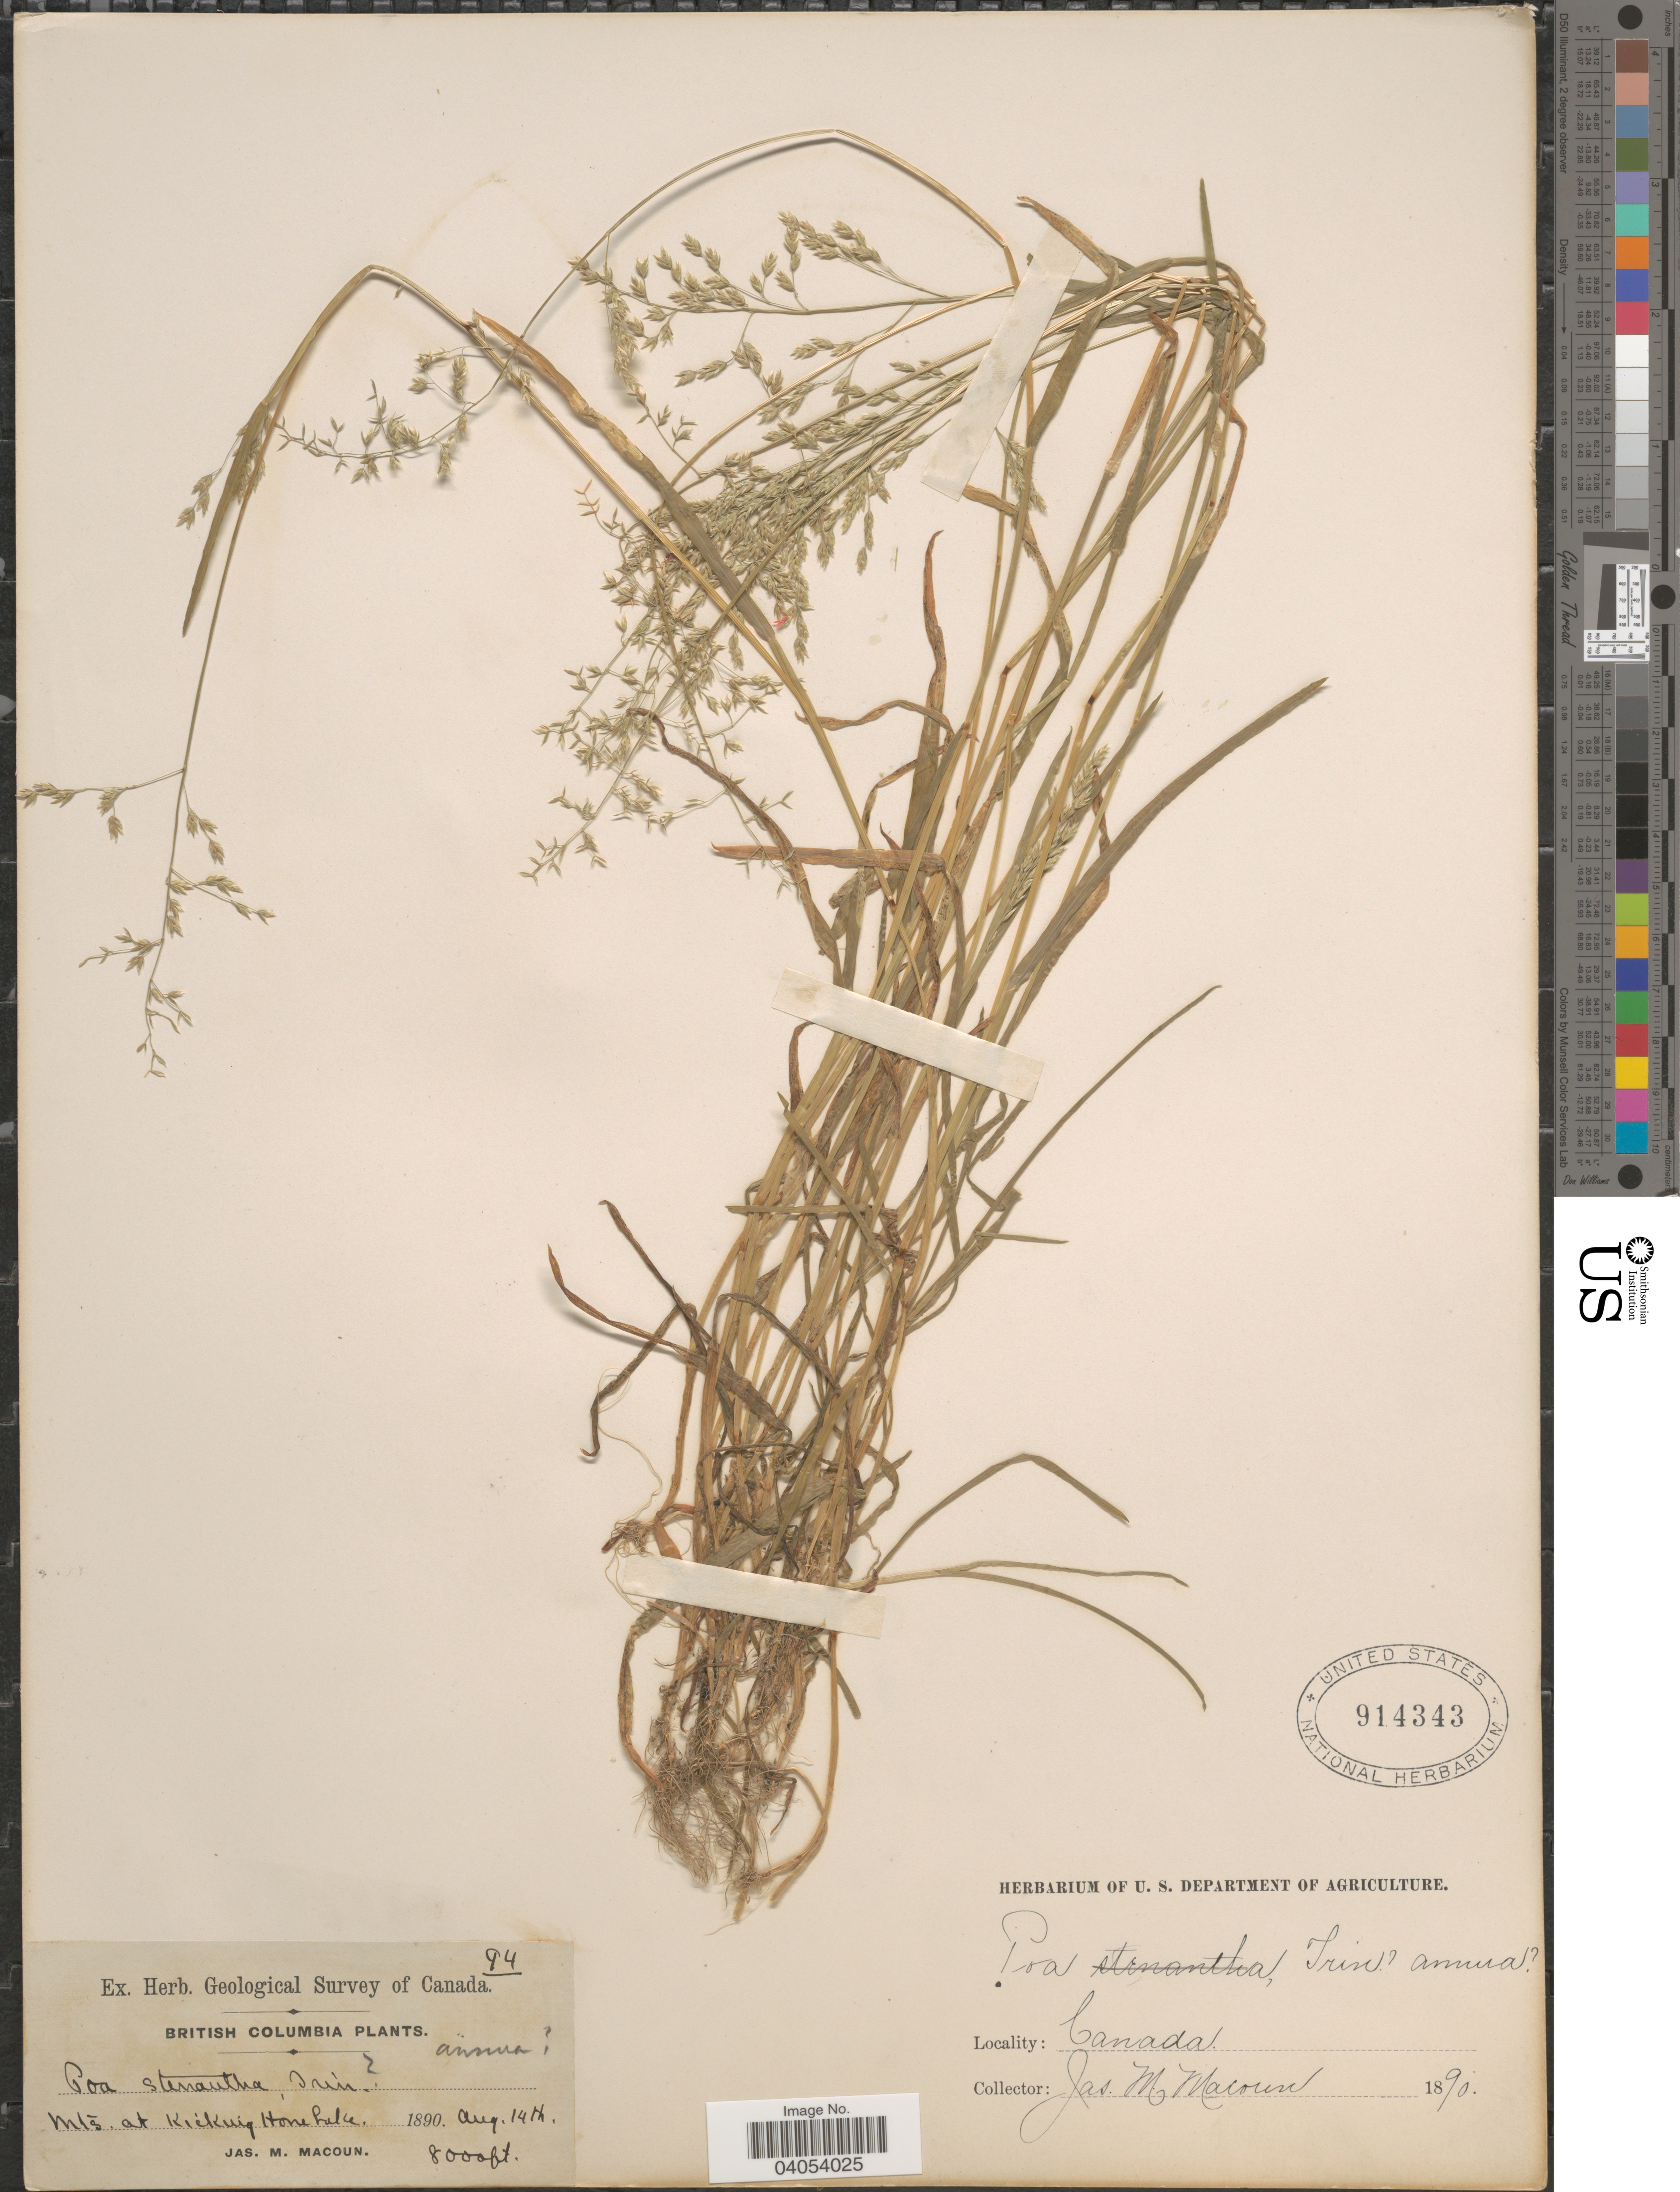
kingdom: Plantae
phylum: Tracheophyta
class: Liliopsida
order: Poales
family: Poaceae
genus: Poa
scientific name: Poa annua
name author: L.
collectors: J. M. Macoun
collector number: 94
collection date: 1890-08-14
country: Canada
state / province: British Columbia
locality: Mts. at Kicking Horse Lake.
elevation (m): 2438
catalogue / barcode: US 914343